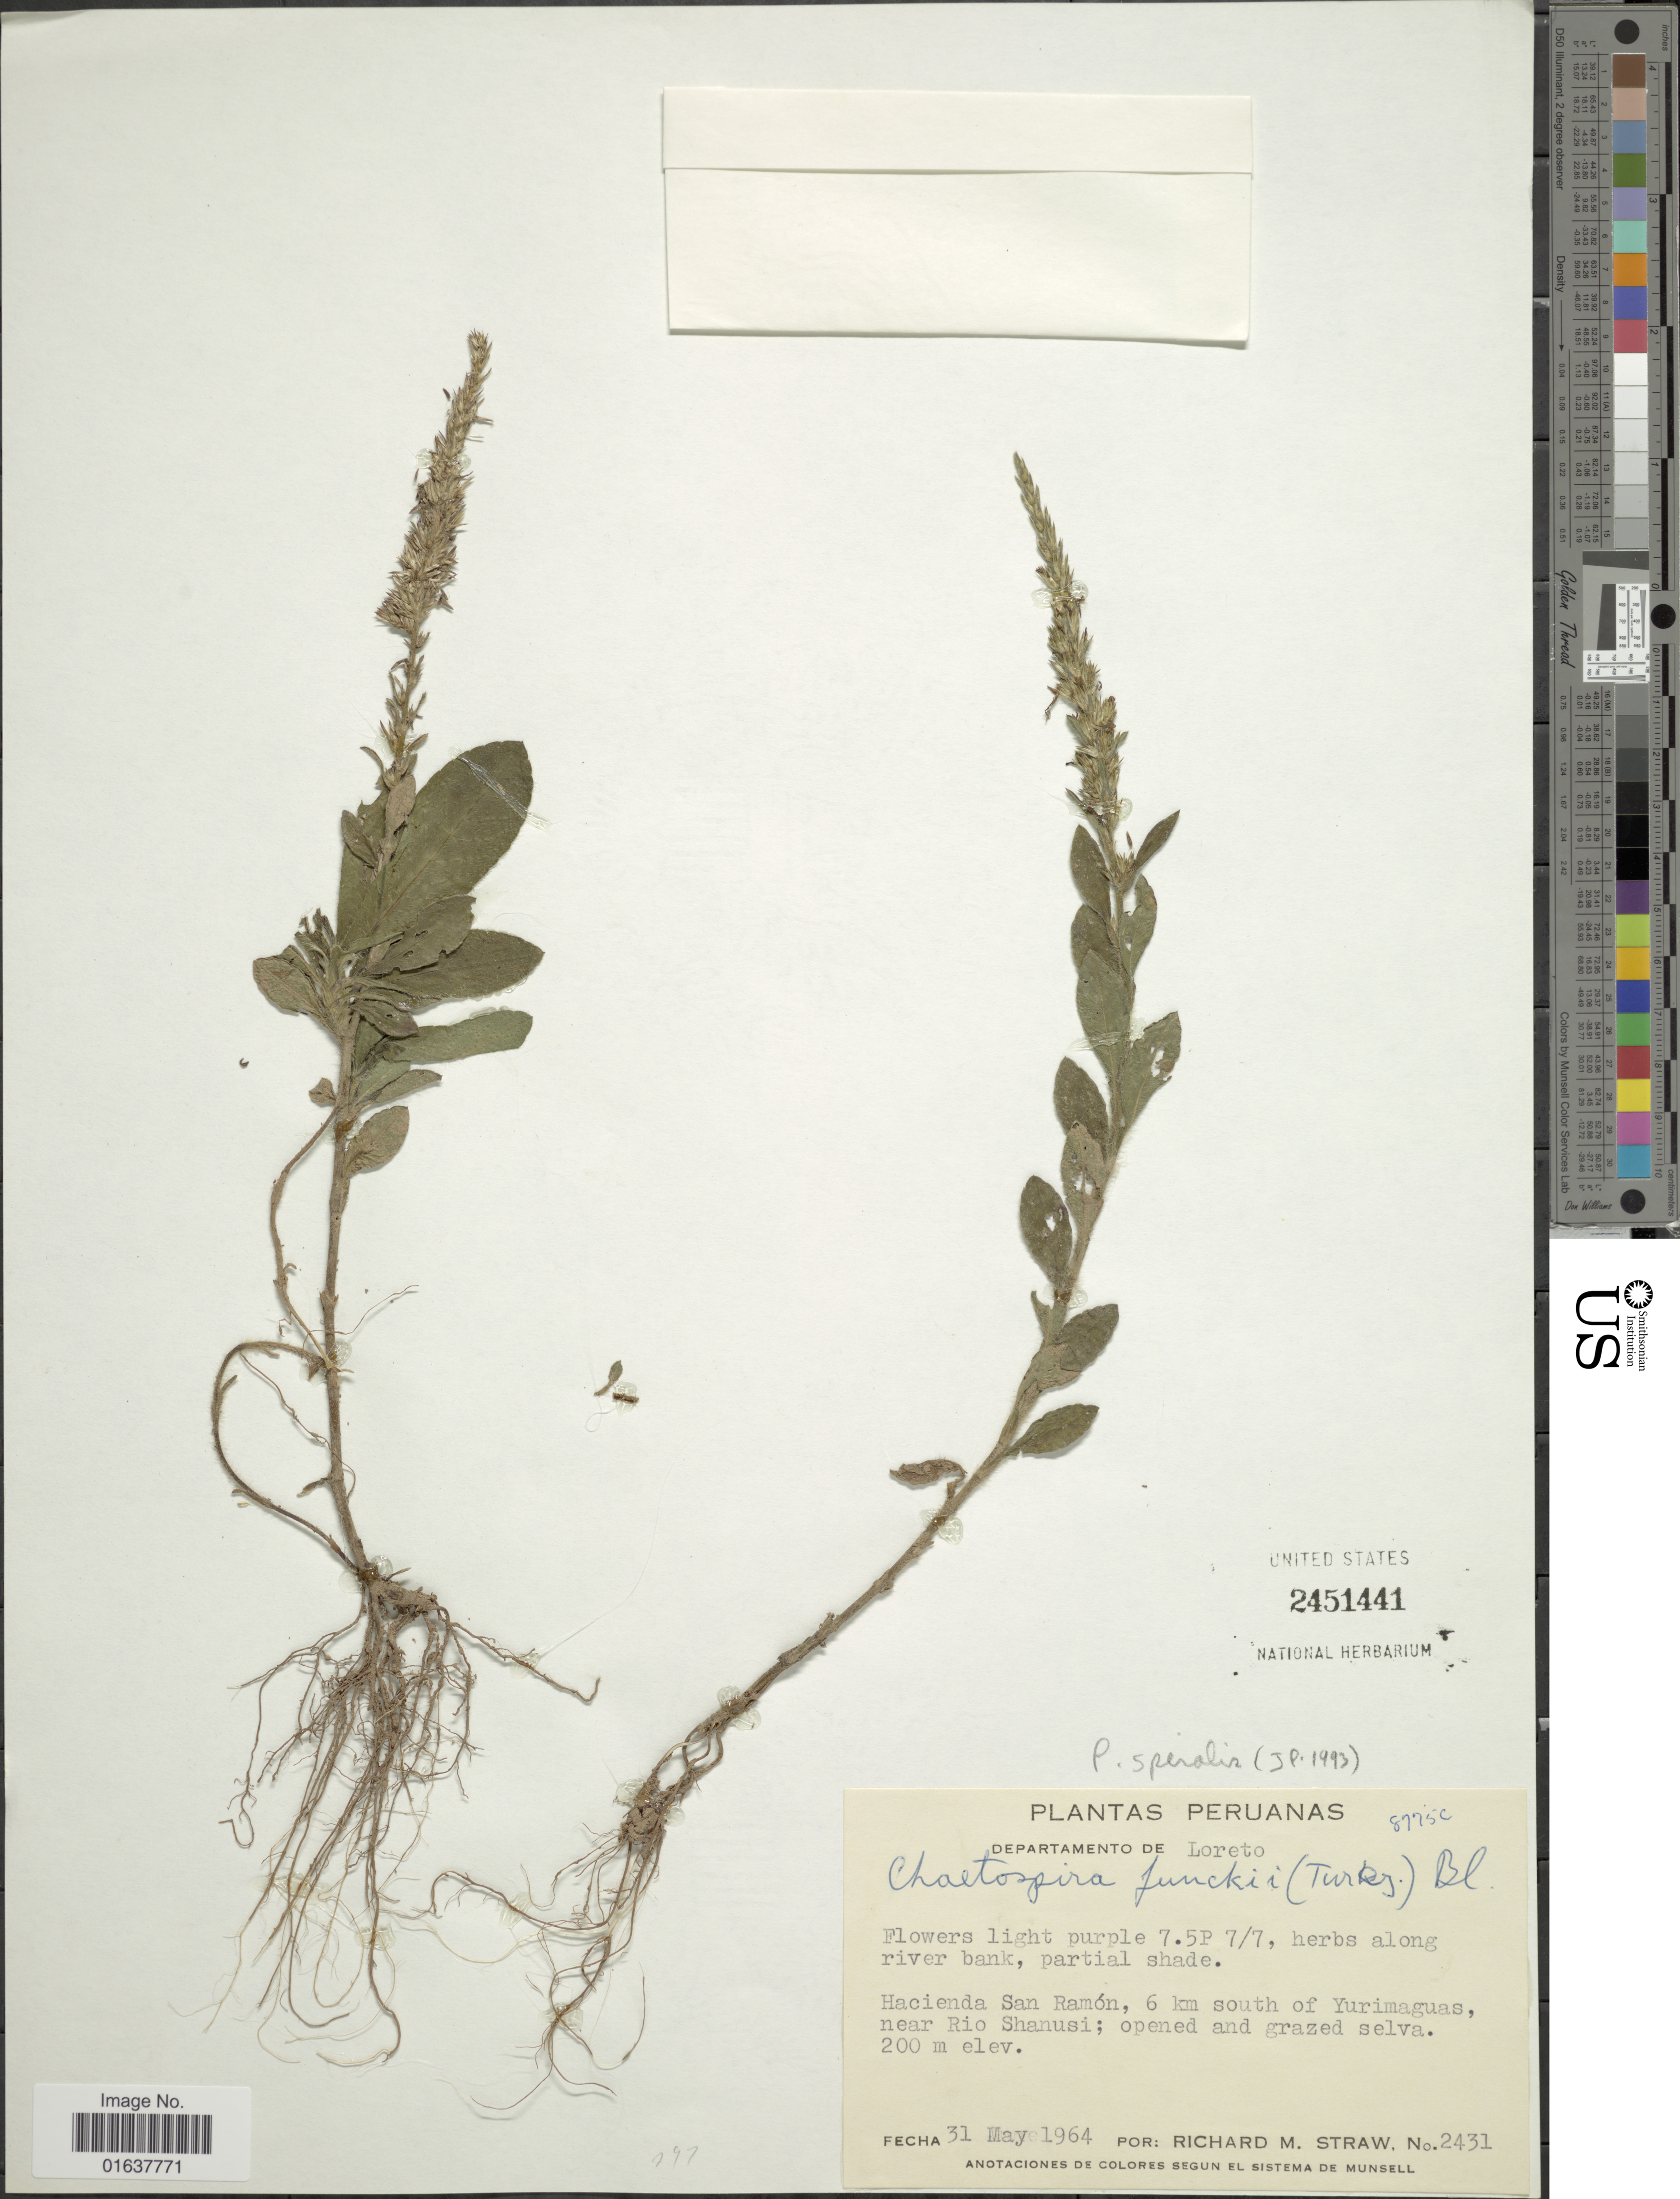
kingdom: Plantae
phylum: Tracheophyta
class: Magnoliopsida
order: Asterales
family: Asteraceae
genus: Pseudelephantopus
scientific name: Pseudelephantopus spiralis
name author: (Less.) Cronquist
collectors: R. M. Straw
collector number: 2431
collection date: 1964-05-31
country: Peru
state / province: Loreto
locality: Departamento de Loreto. Hacienda San Ramon, 6 km south of Yurimaguas, near Rio Shanusi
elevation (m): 200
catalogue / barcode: US 2451441